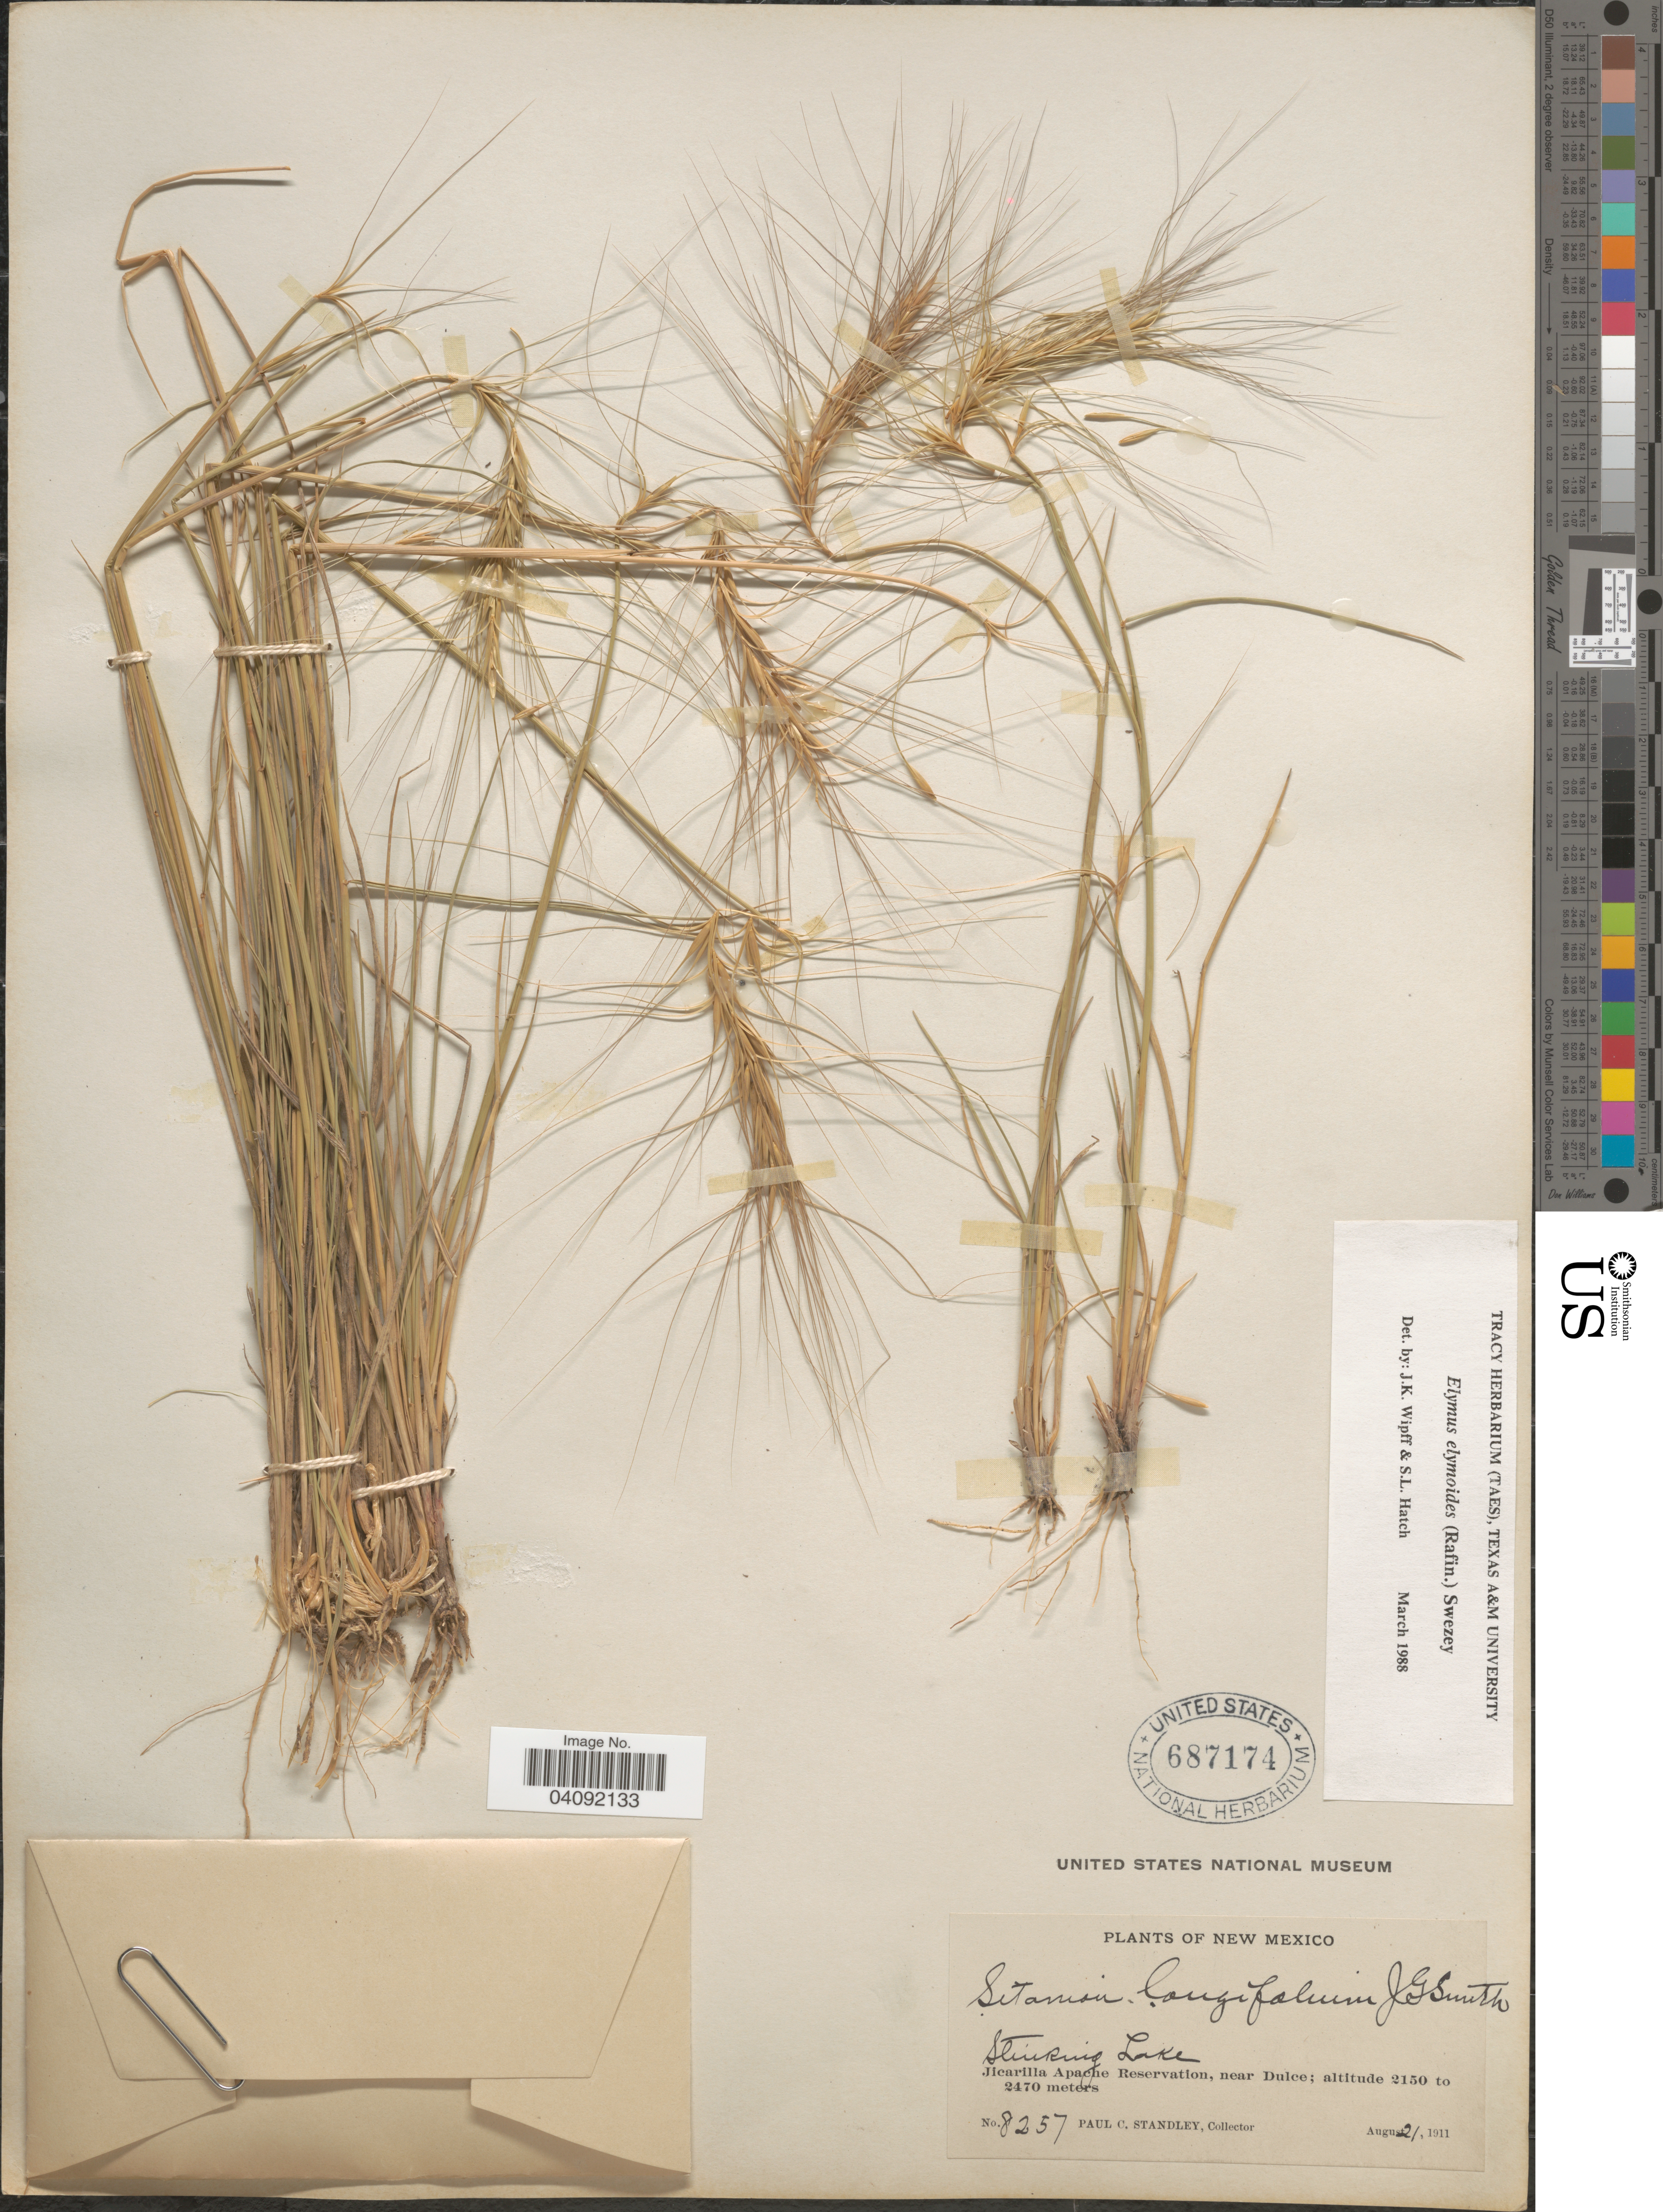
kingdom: Plantae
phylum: Tracheophyta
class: Liliopsida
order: Poales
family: Poaceae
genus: Elymus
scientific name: Elymus elymoides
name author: (Raf.) Swezey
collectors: P. C. Standley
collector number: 8257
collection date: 1911-08-21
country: United States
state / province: New Mexico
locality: Stinking Lake. Jicarilla Apache Reservation, near Dulce.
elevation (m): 2150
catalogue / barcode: US 687174